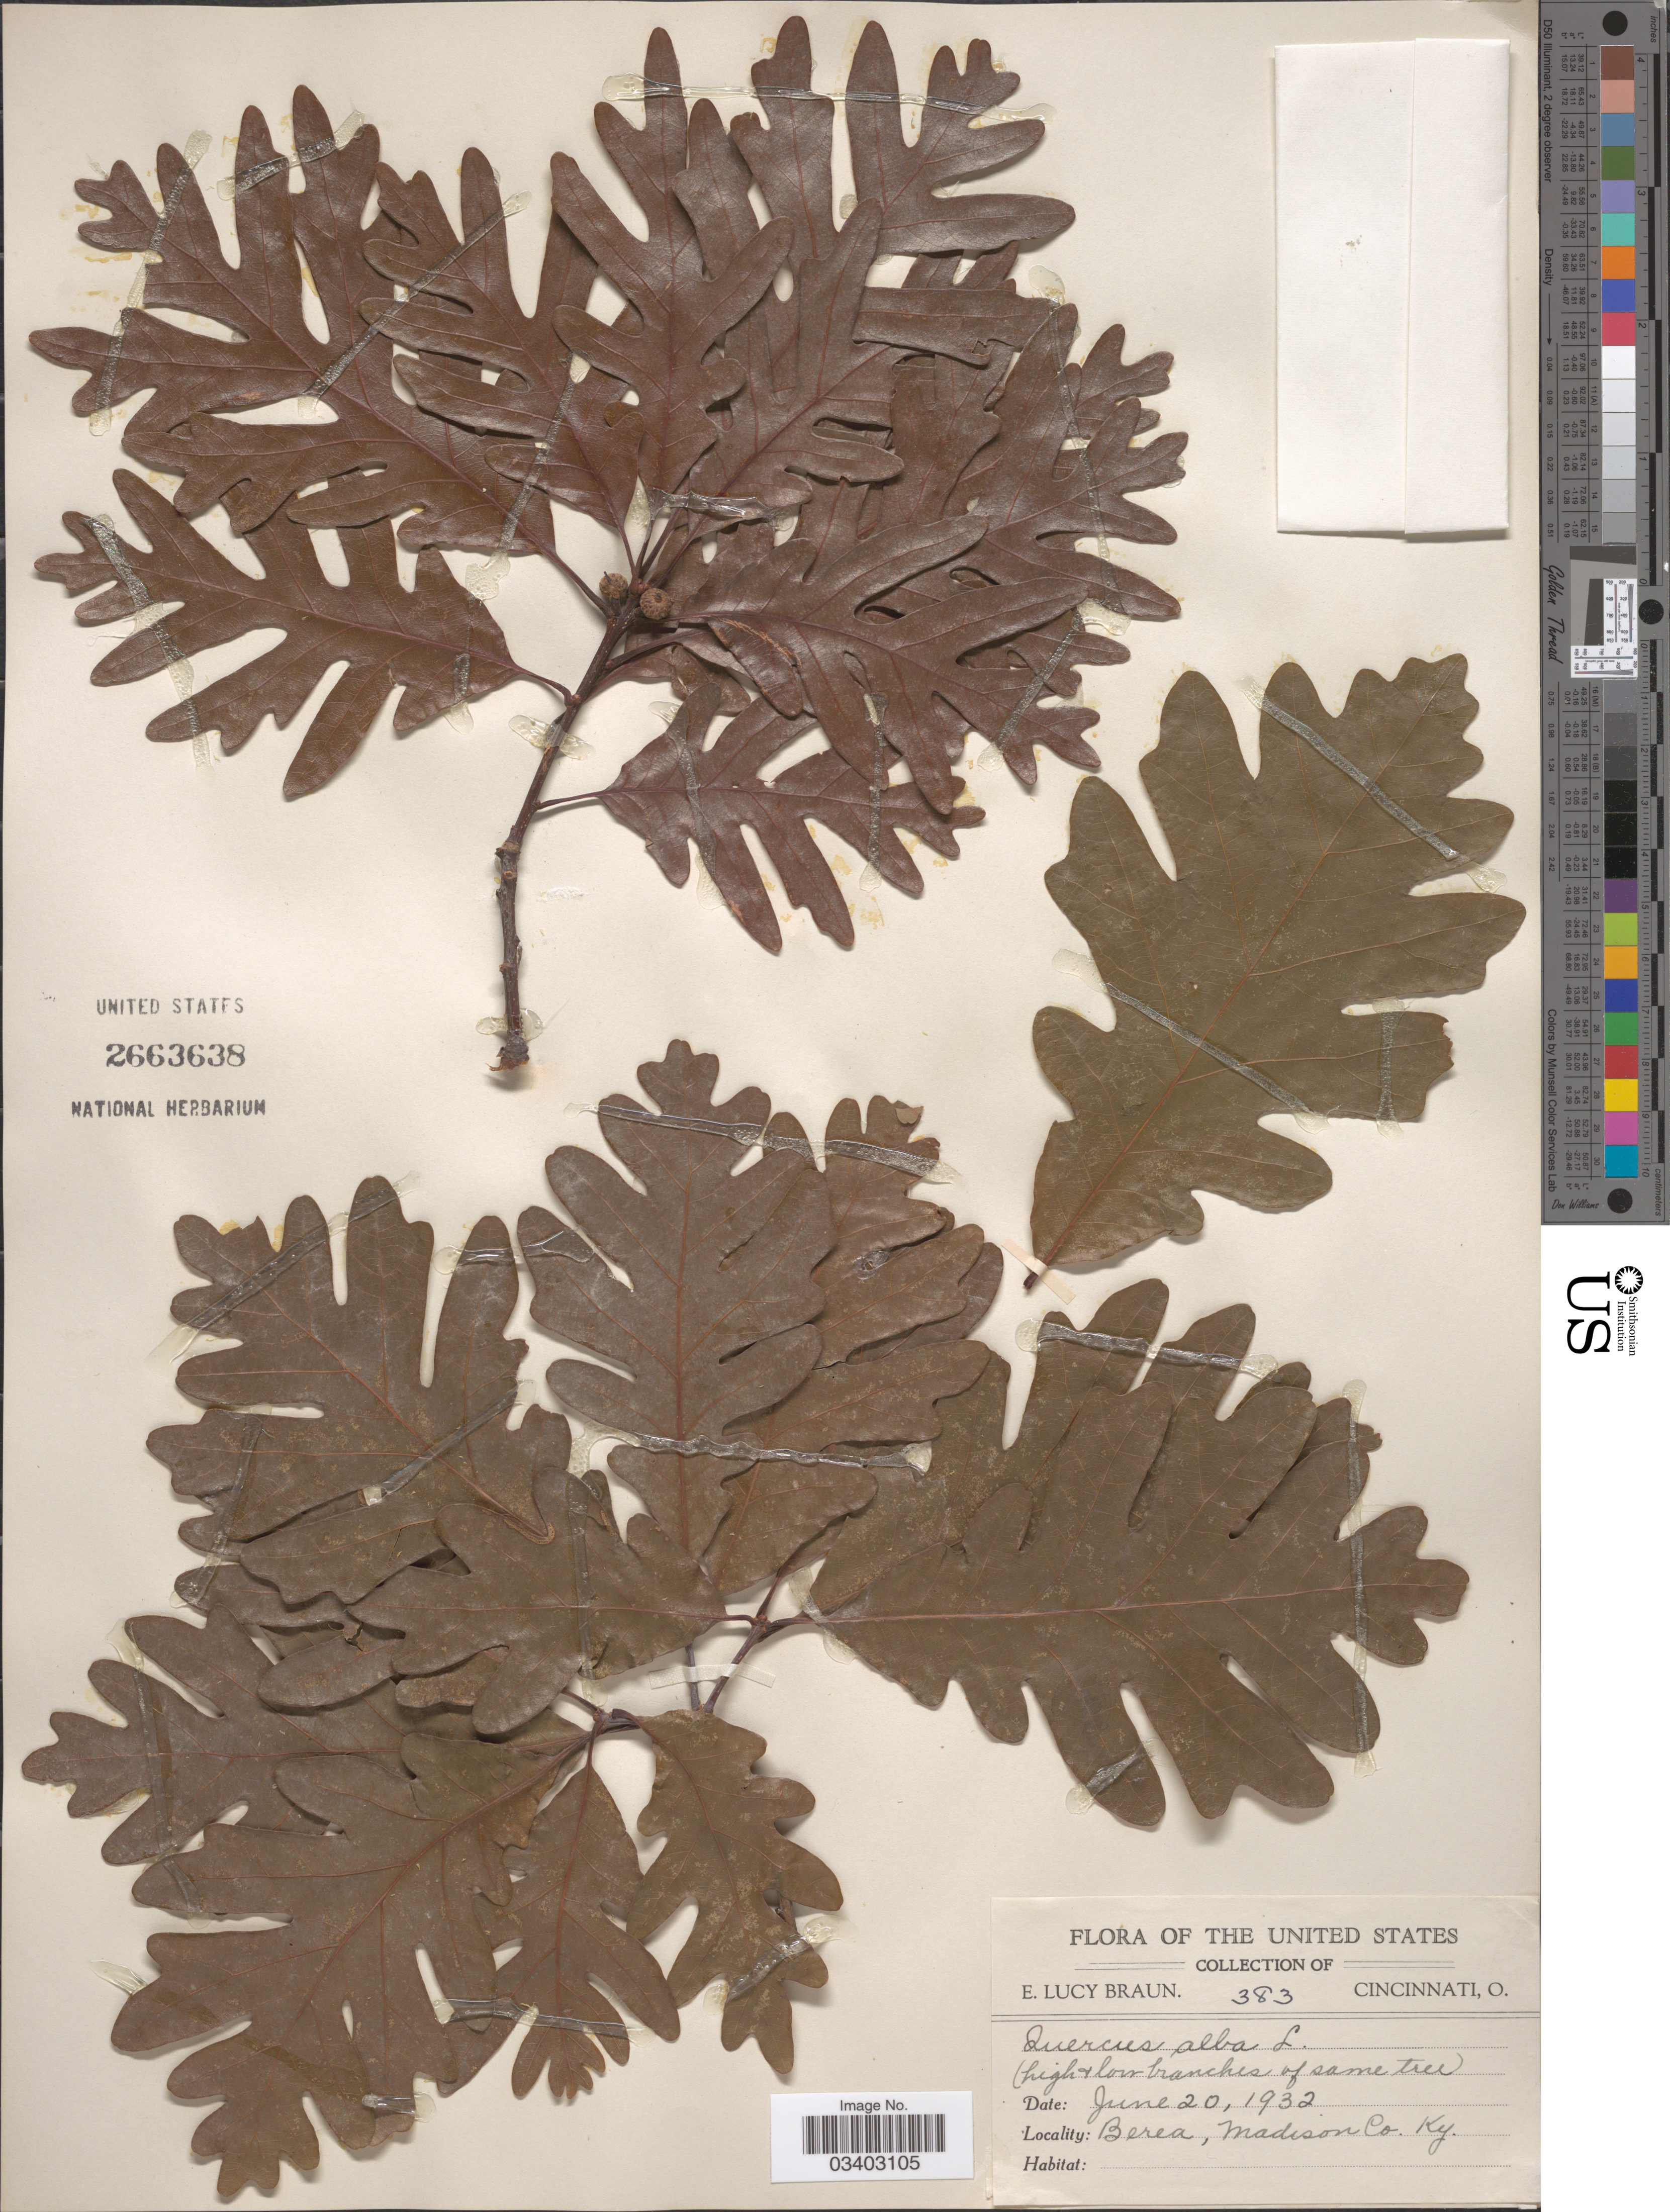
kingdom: Plantae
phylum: Tracheophyta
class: Magnoliopsida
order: Fagales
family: Fagaceae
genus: Quercus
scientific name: Quercus alba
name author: L.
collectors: E. L. Braun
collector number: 383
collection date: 1932-06-20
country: United States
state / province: Kentucky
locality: Berea, Madison Co.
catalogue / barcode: US 2663638